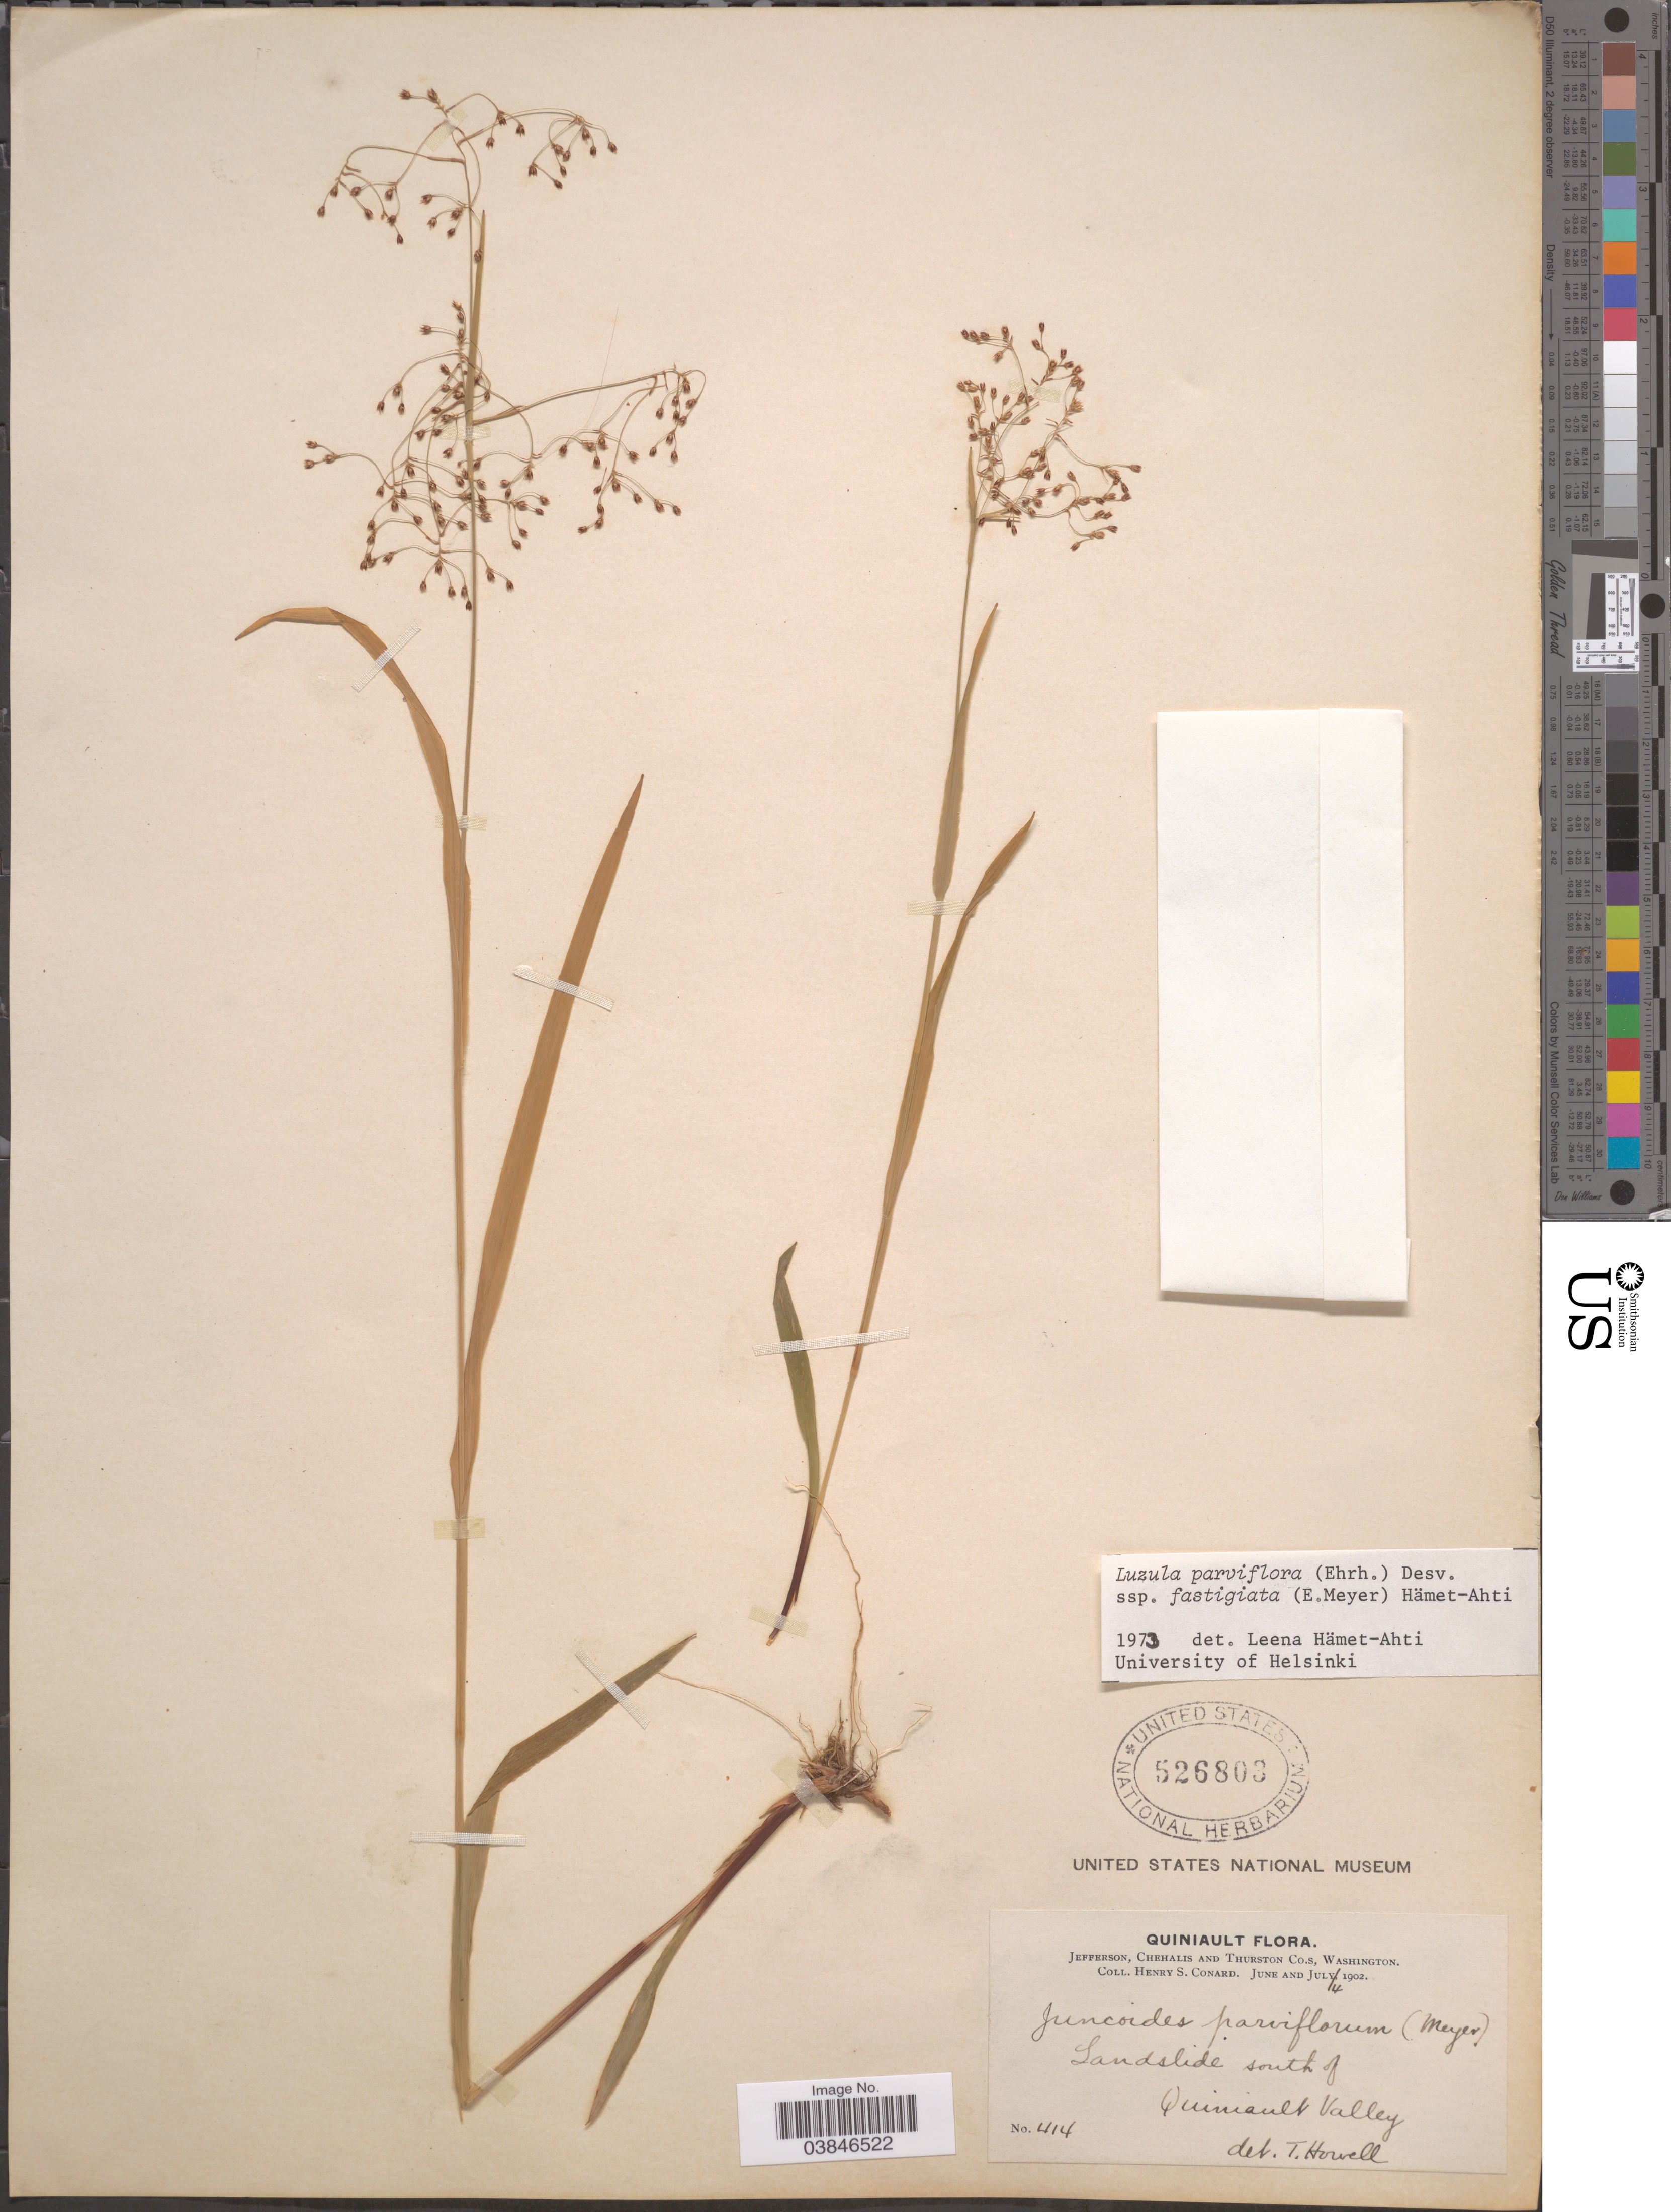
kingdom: Plantae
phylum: Tracheophyta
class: Liliopsida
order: Poales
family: Juncaceae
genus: Luzula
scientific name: Luzula parviflora subsp. fastigiata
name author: Buchenau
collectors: H. S. Conard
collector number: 414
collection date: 1902-07-04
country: United States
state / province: Washington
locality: Quiniault Co. S. Landslide south of Quiniault Valley.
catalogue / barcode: US 526803